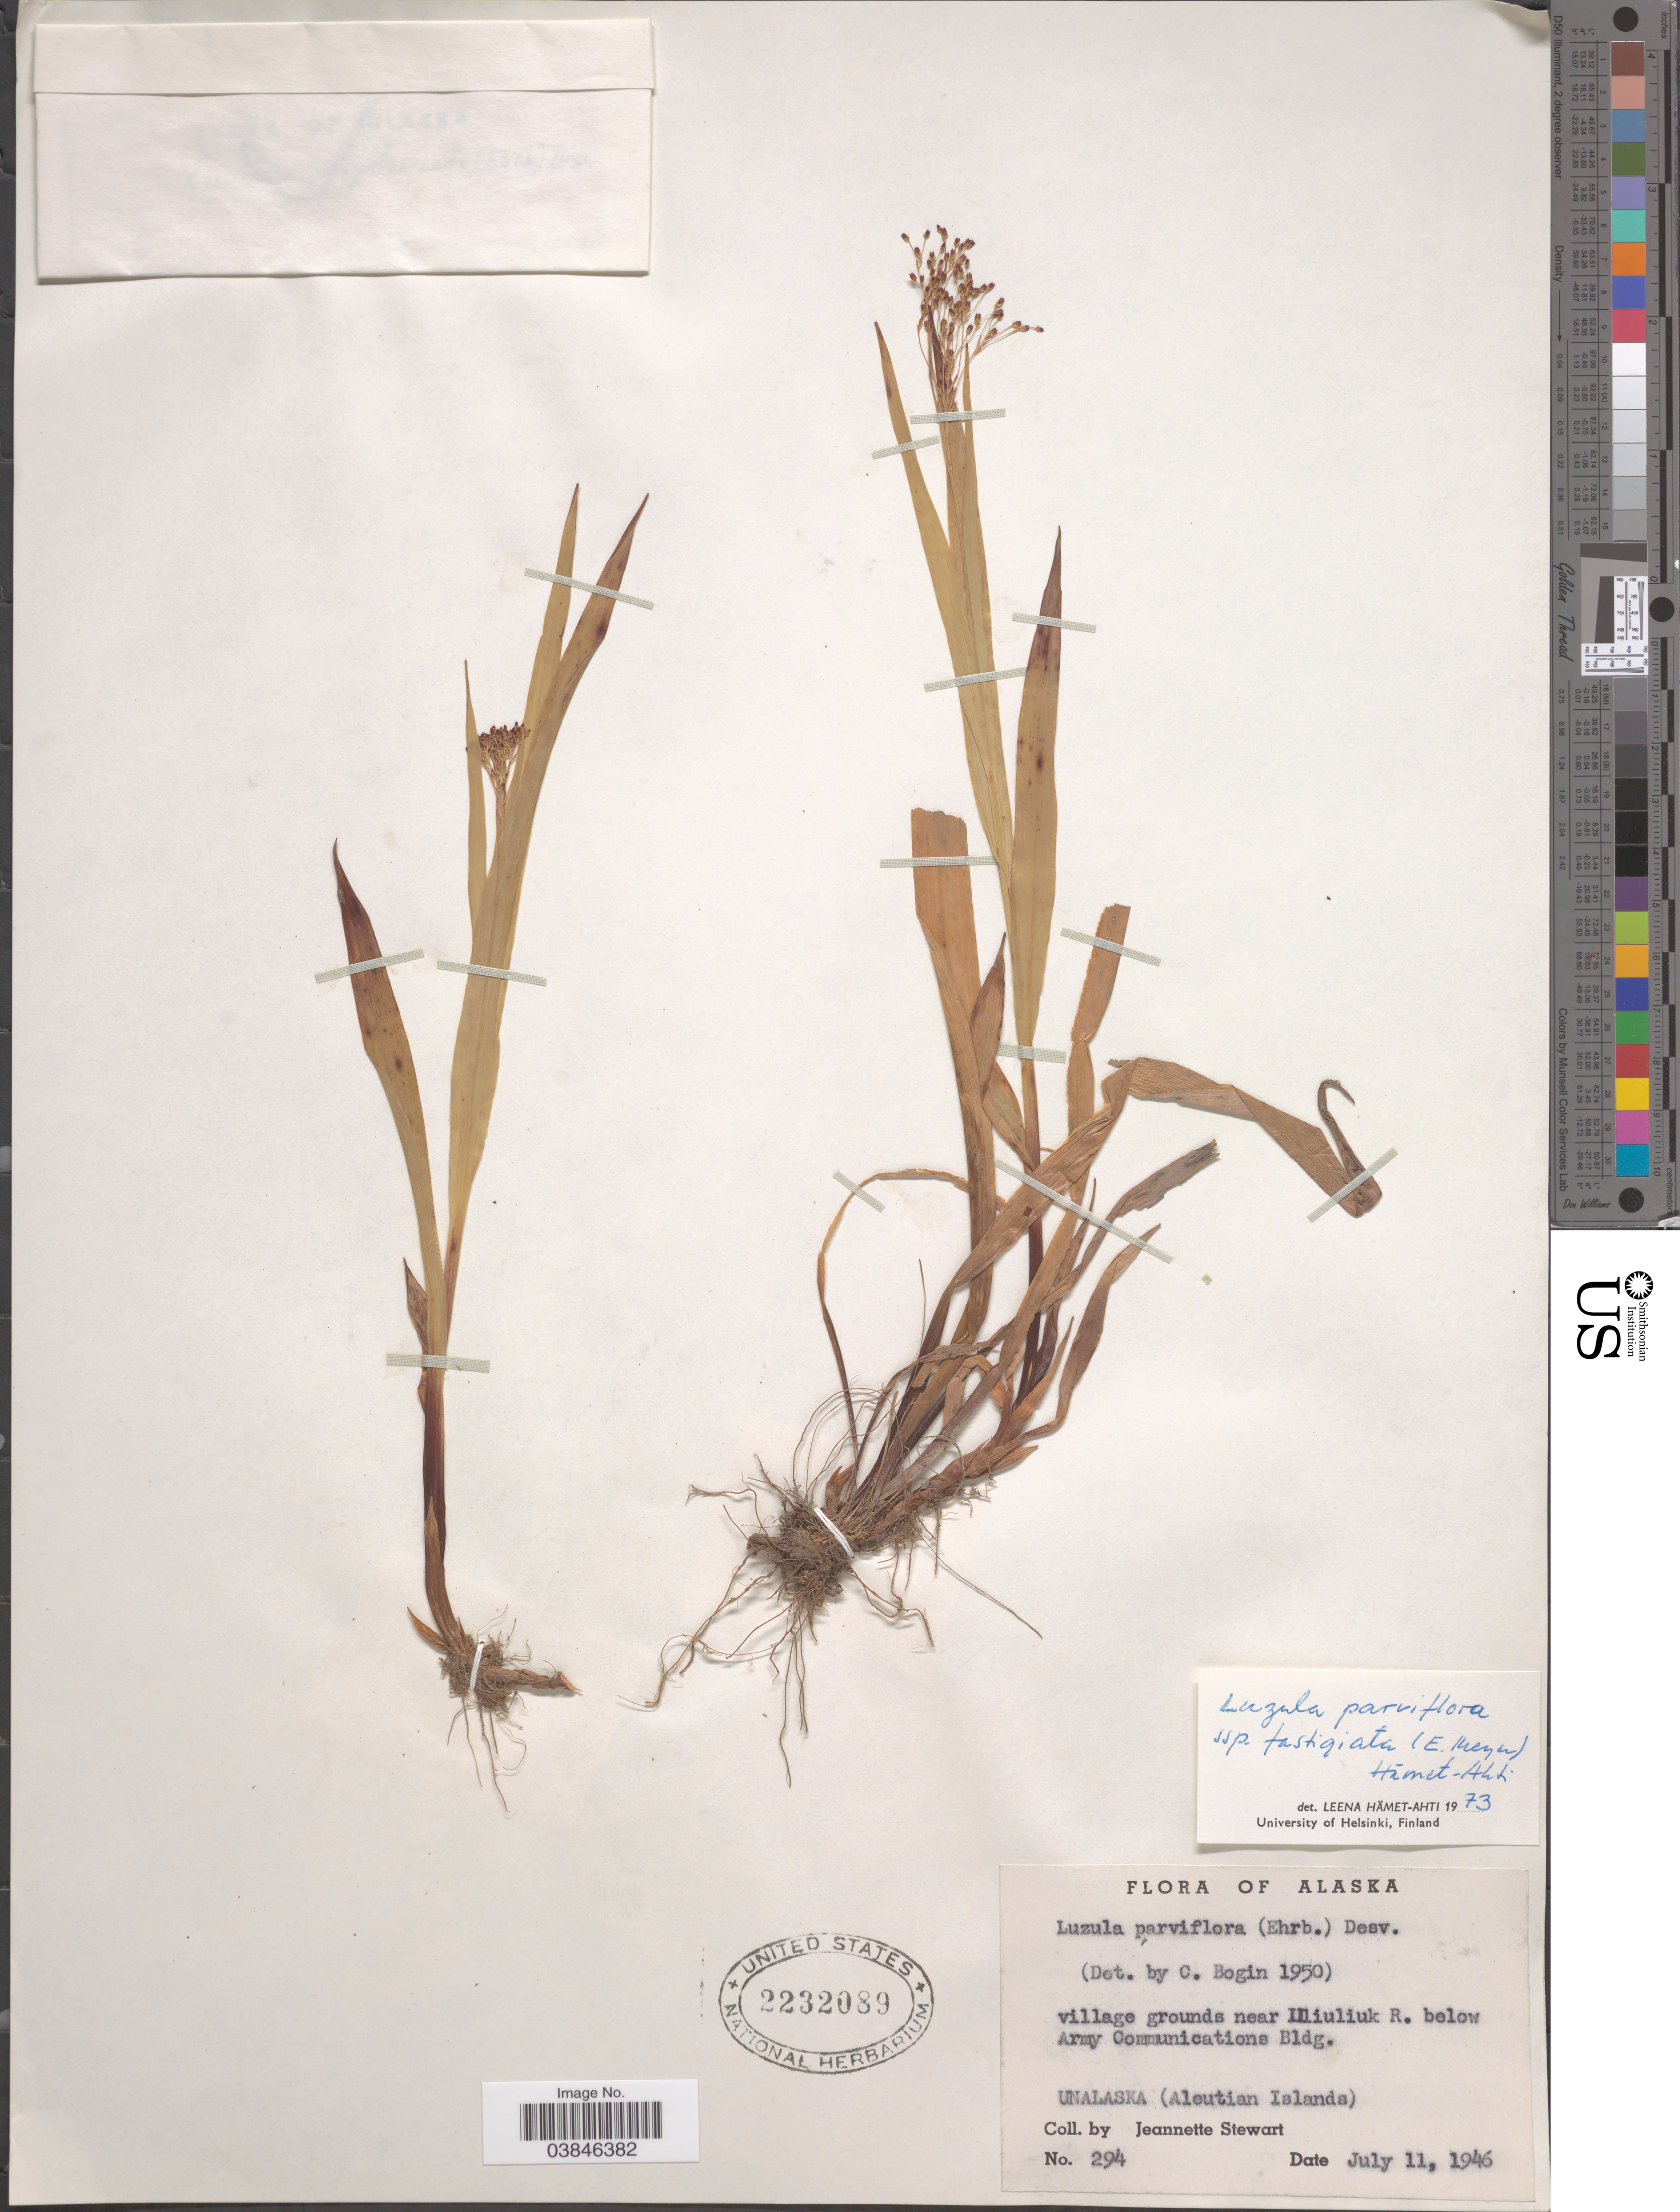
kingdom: Plantae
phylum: Tracheophyta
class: Liliopsida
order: Poales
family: Juncaceae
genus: Luzula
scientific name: Luzula parviflora subsp. fastigiata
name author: Buchenau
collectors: J. Stewart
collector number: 294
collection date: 1946-07-11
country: United States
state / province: Alaska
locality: Village grounds near Illiuliuk R. below Army Communications Bldg. Unalaska (Aleutian Islands).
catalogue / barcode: US 2232089